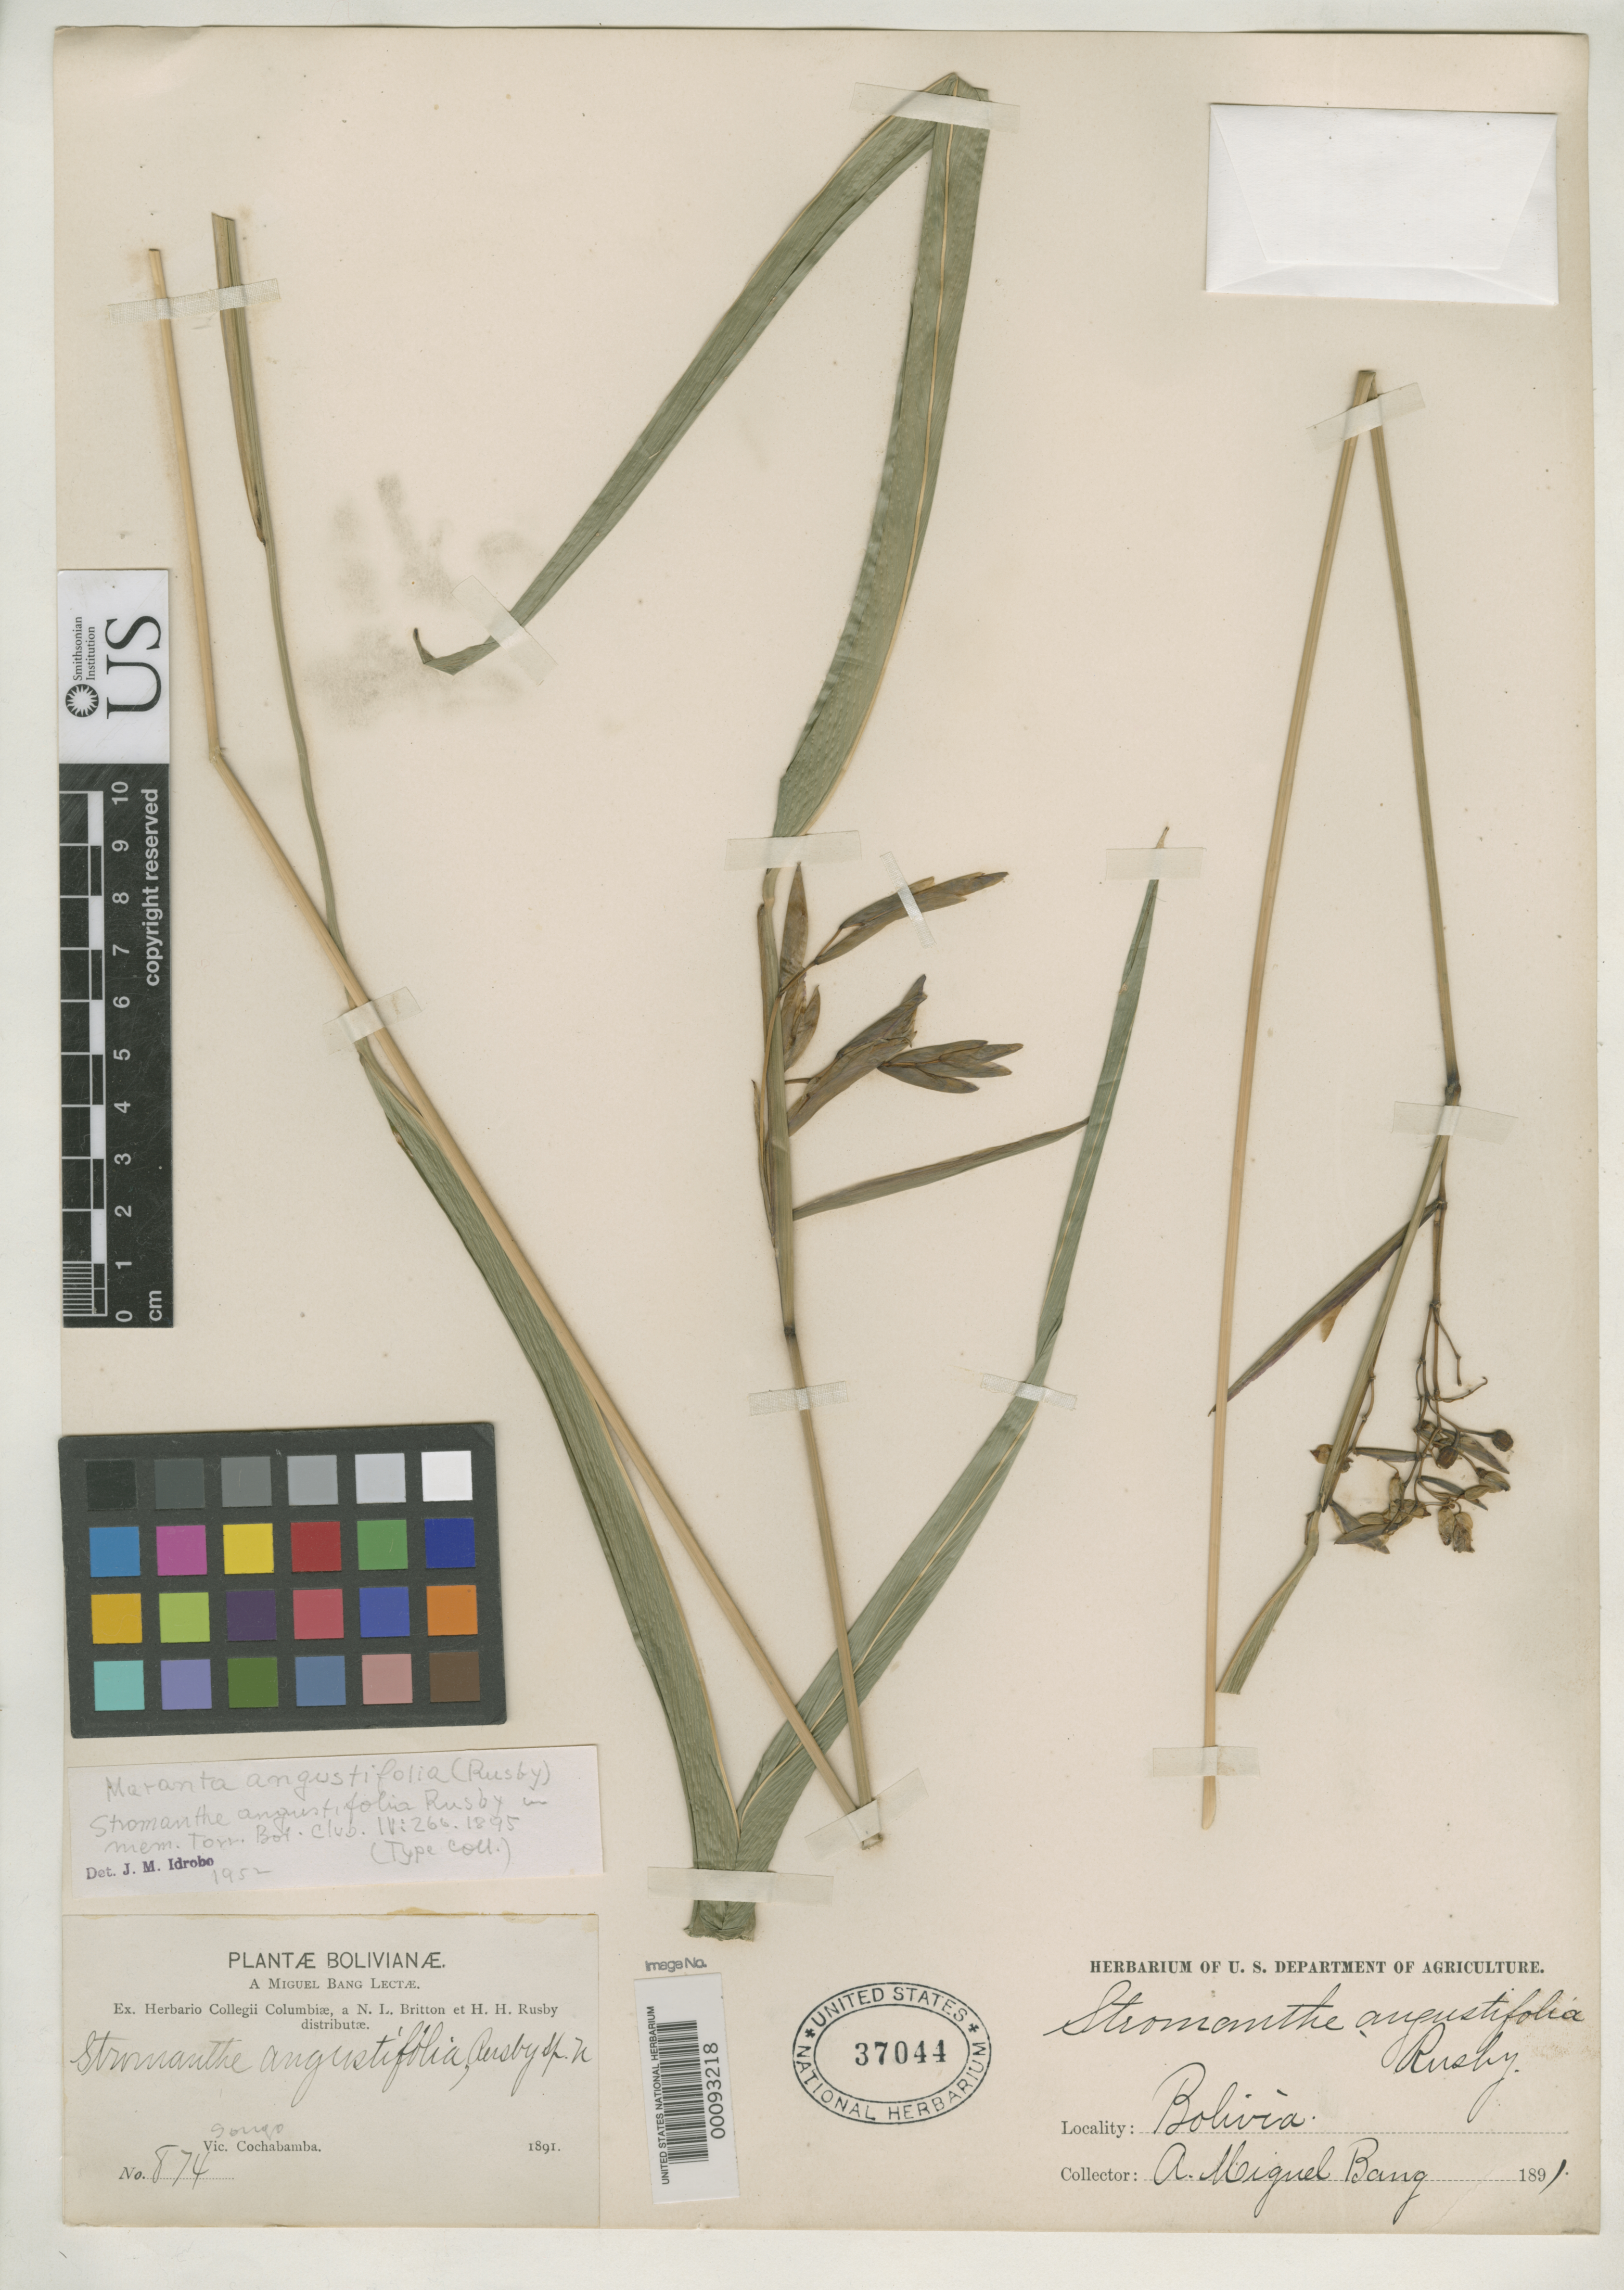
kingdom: Plantae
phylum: Tracheophyta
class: Liliopsida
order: Zingiberales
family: Marantaceae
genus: Stromanthe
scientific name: Stromanthe angustifolia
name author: Rusby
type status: Isotype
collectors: M. Bang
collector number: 874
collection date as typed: Nov 1891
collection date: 1891-11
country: Bolivia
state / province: Cochabamba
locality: Cochabamba.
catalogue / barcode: US 37044